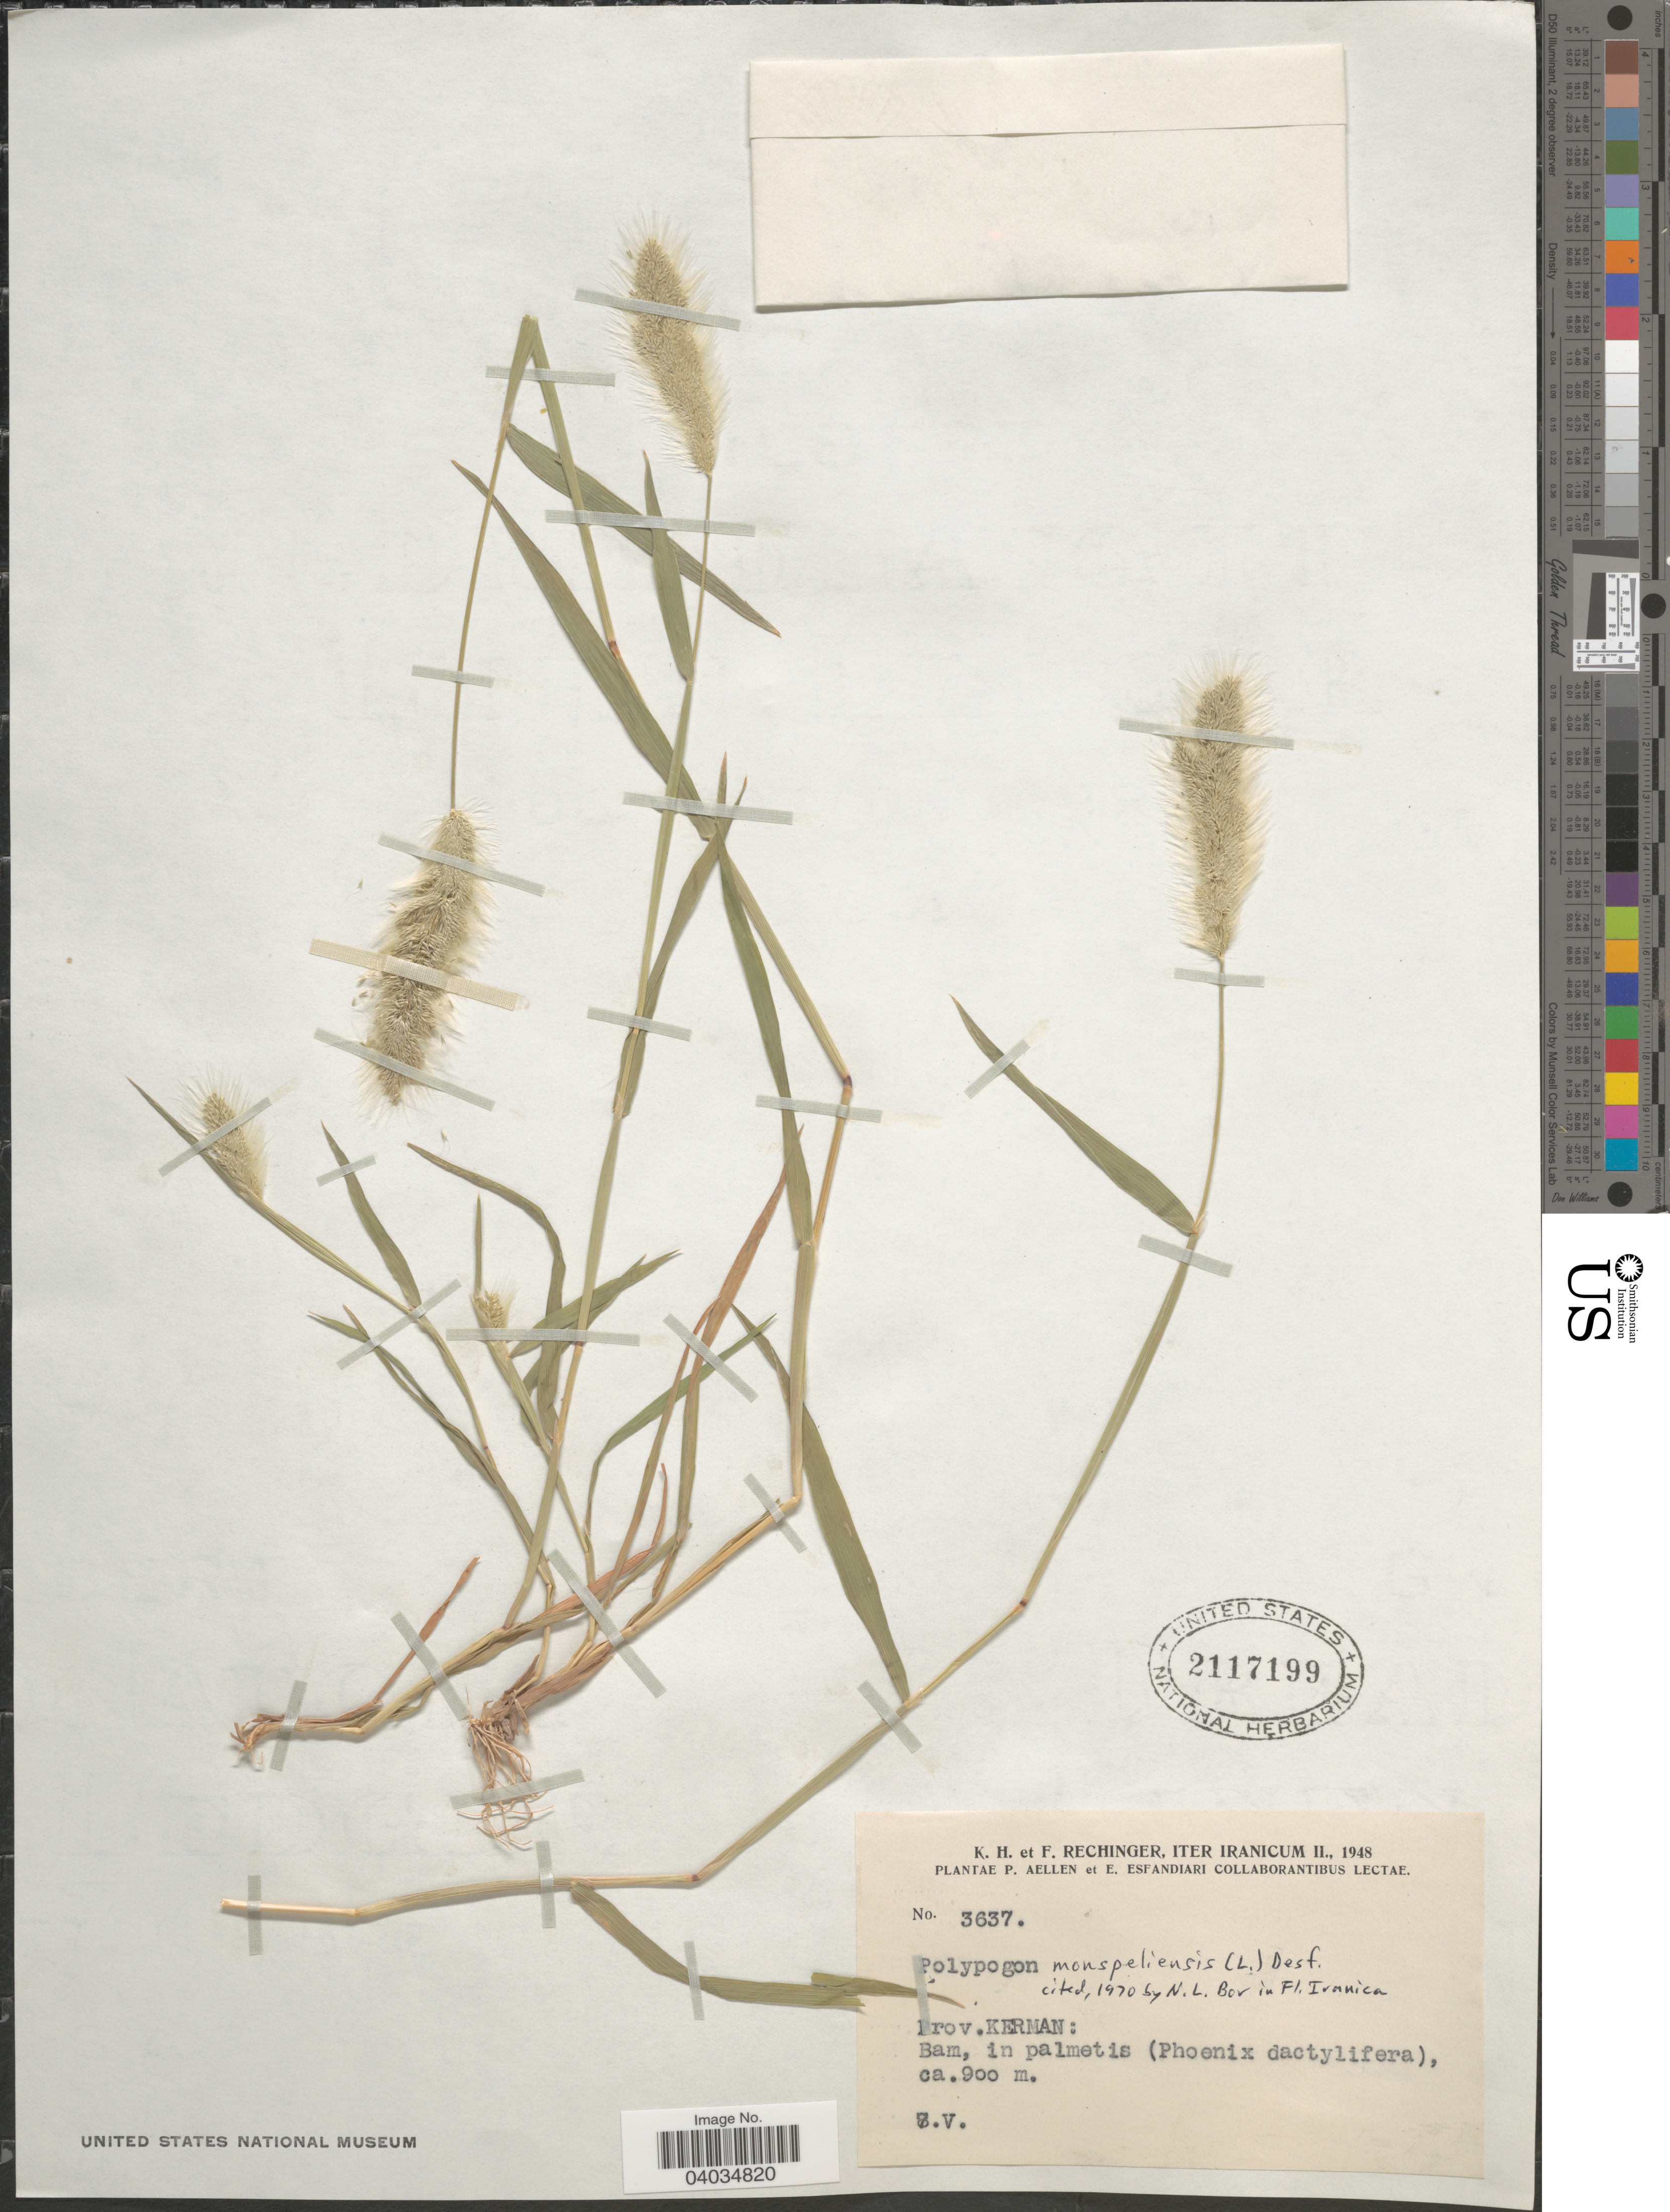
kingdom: Plantae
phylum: Tracheophyta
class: Liliopsida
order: Poales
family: Poaceae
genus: Polypogon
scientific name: Polypogon monspeliensis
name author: (L.) Desf.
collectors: K. H. Rechinger & F. Rechinger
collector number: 3637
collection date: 1948-05-07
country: Iran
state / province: Kerman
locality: Bam, in palmetis.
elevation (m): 900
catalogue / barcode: US 2117199